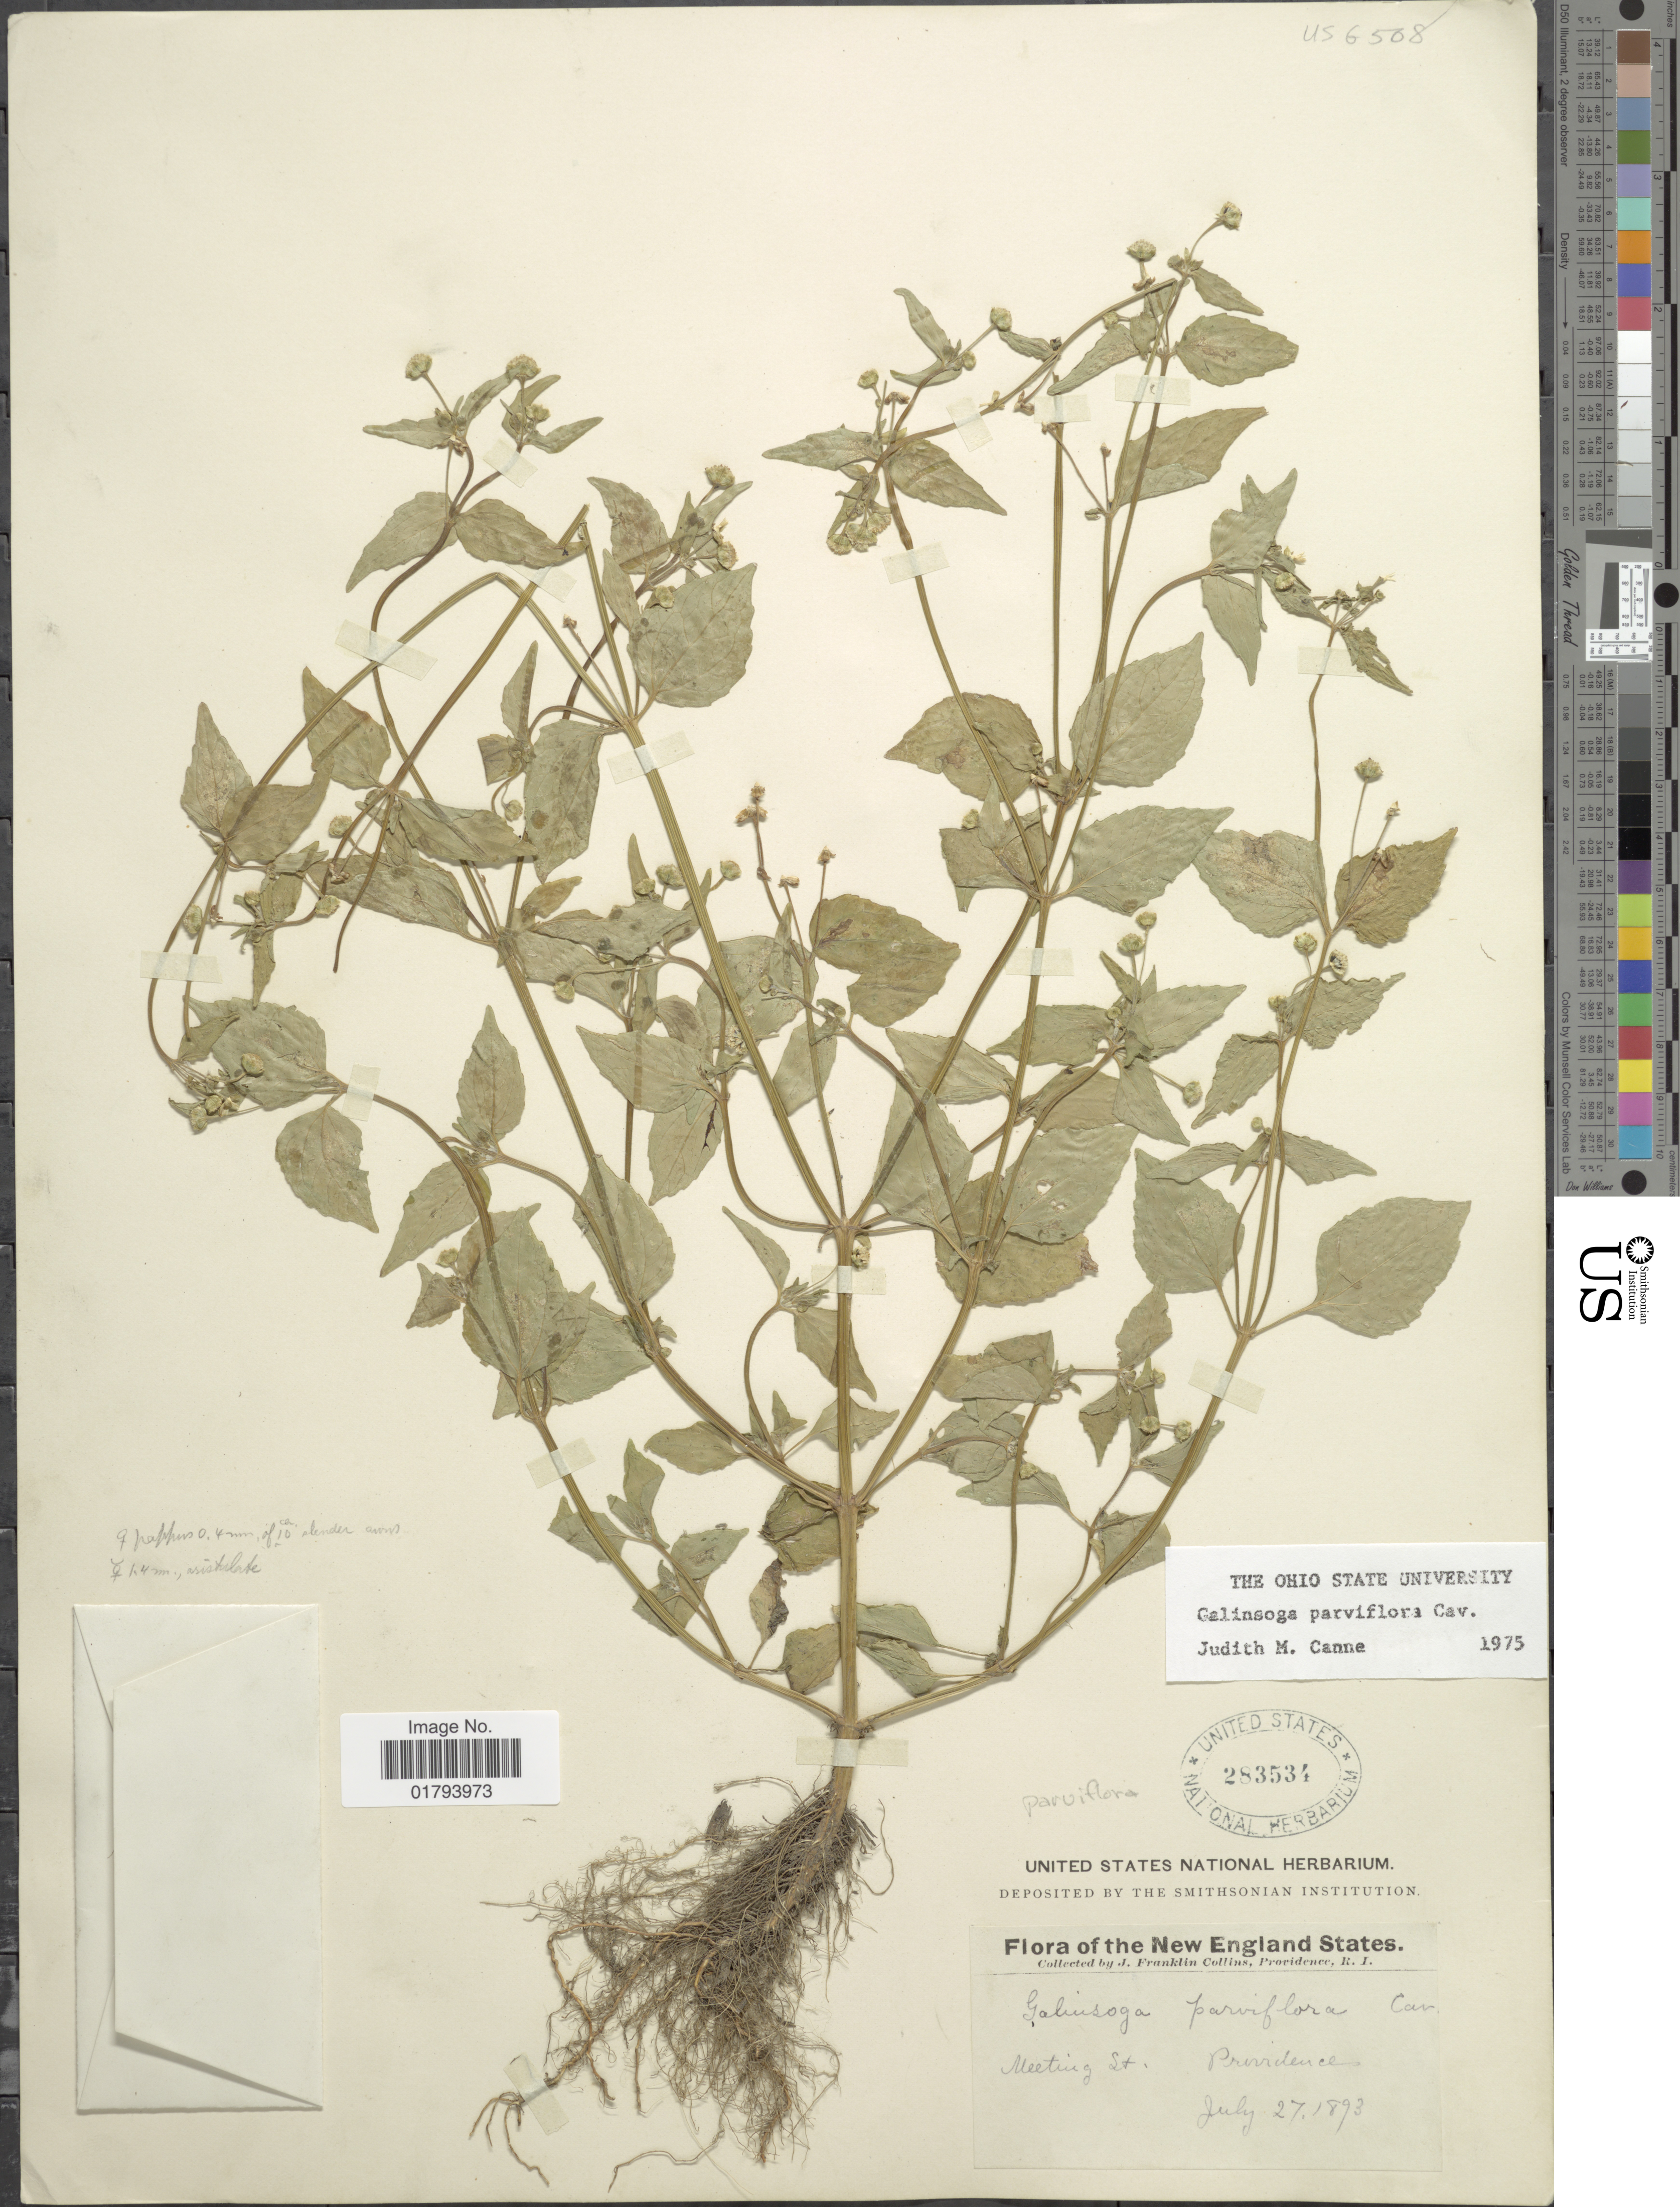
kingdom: Plantae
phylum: Tracheophyta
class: Magnoliopsida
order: Asterales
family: Asteraceae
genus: Galinsoga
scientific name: Galinsoga parviflora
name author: Cav.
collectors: J. Collins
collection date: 1893-07-27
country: United States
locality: The New England States, Meeting St. Providence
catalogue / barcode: US 283534